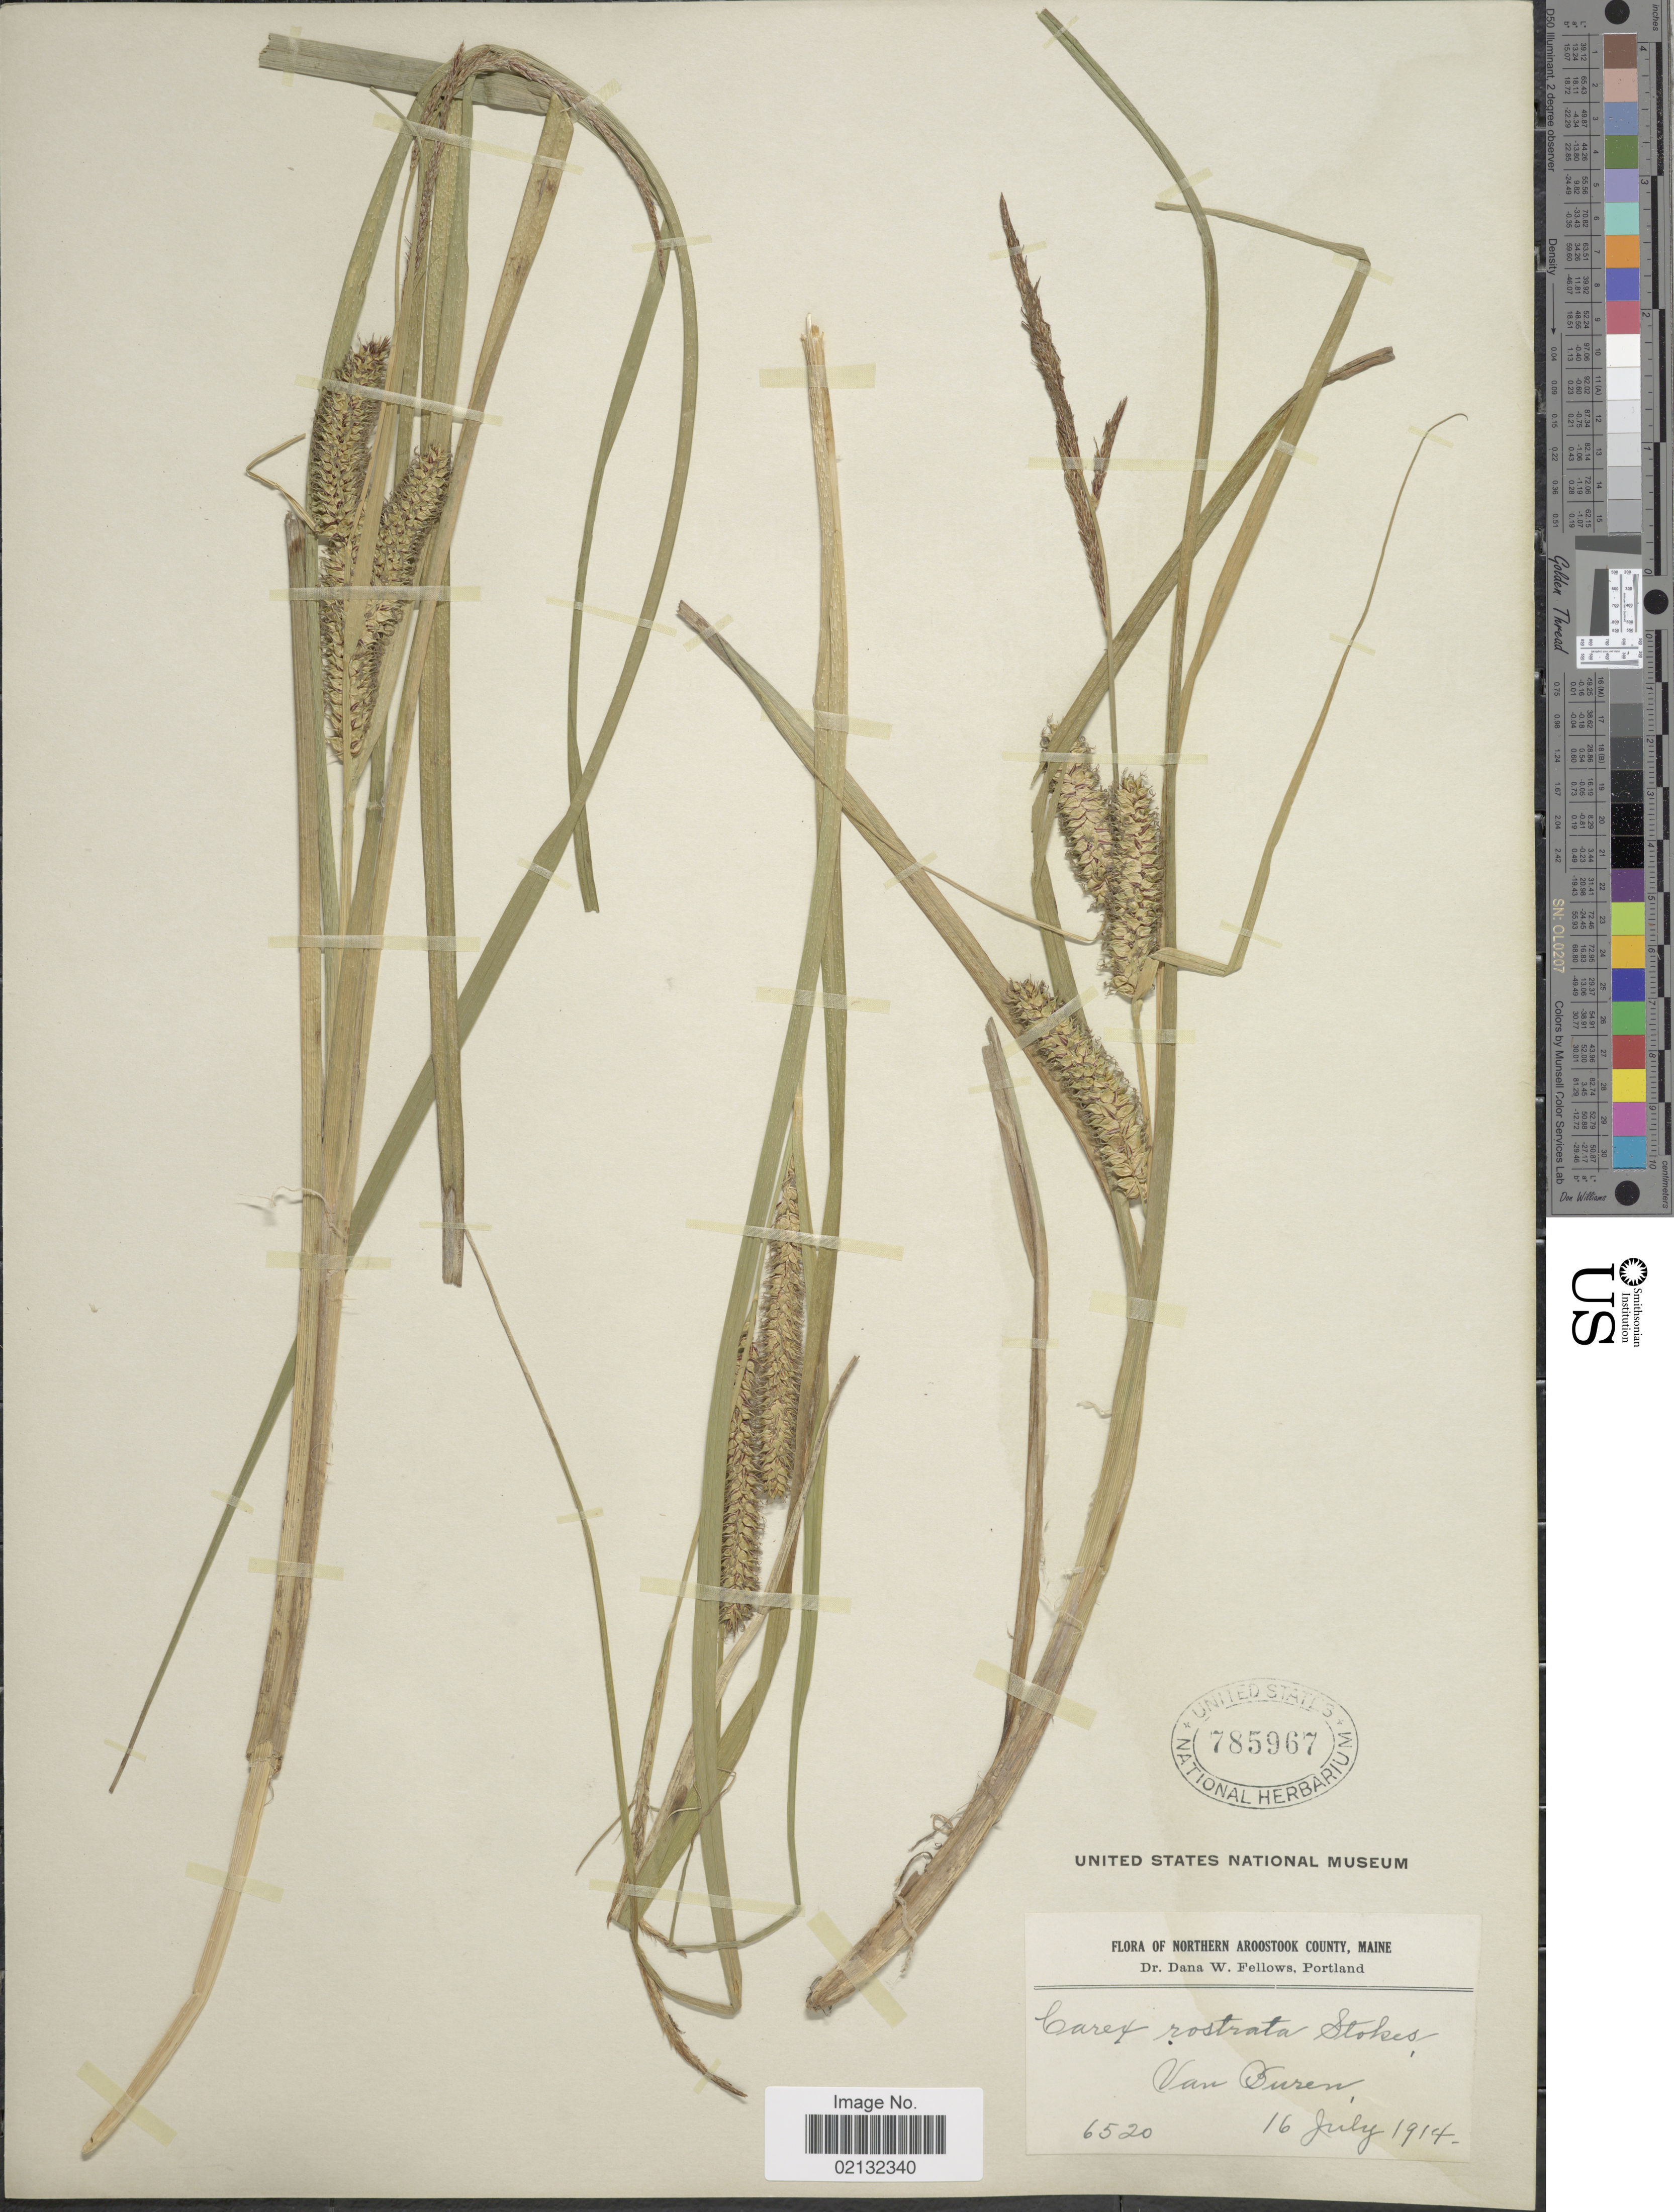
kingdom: Plantae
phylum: Tracheophyta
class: Liliopsida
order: Poales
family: Cyperaceae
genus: Carex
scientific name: Carex rostrata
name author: Stokes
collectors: D. W. Fellows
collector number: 6520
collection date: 1914-07-16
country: United States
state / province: Maine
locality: Northern Aroostook County, Van Buren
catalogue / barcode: US 785967